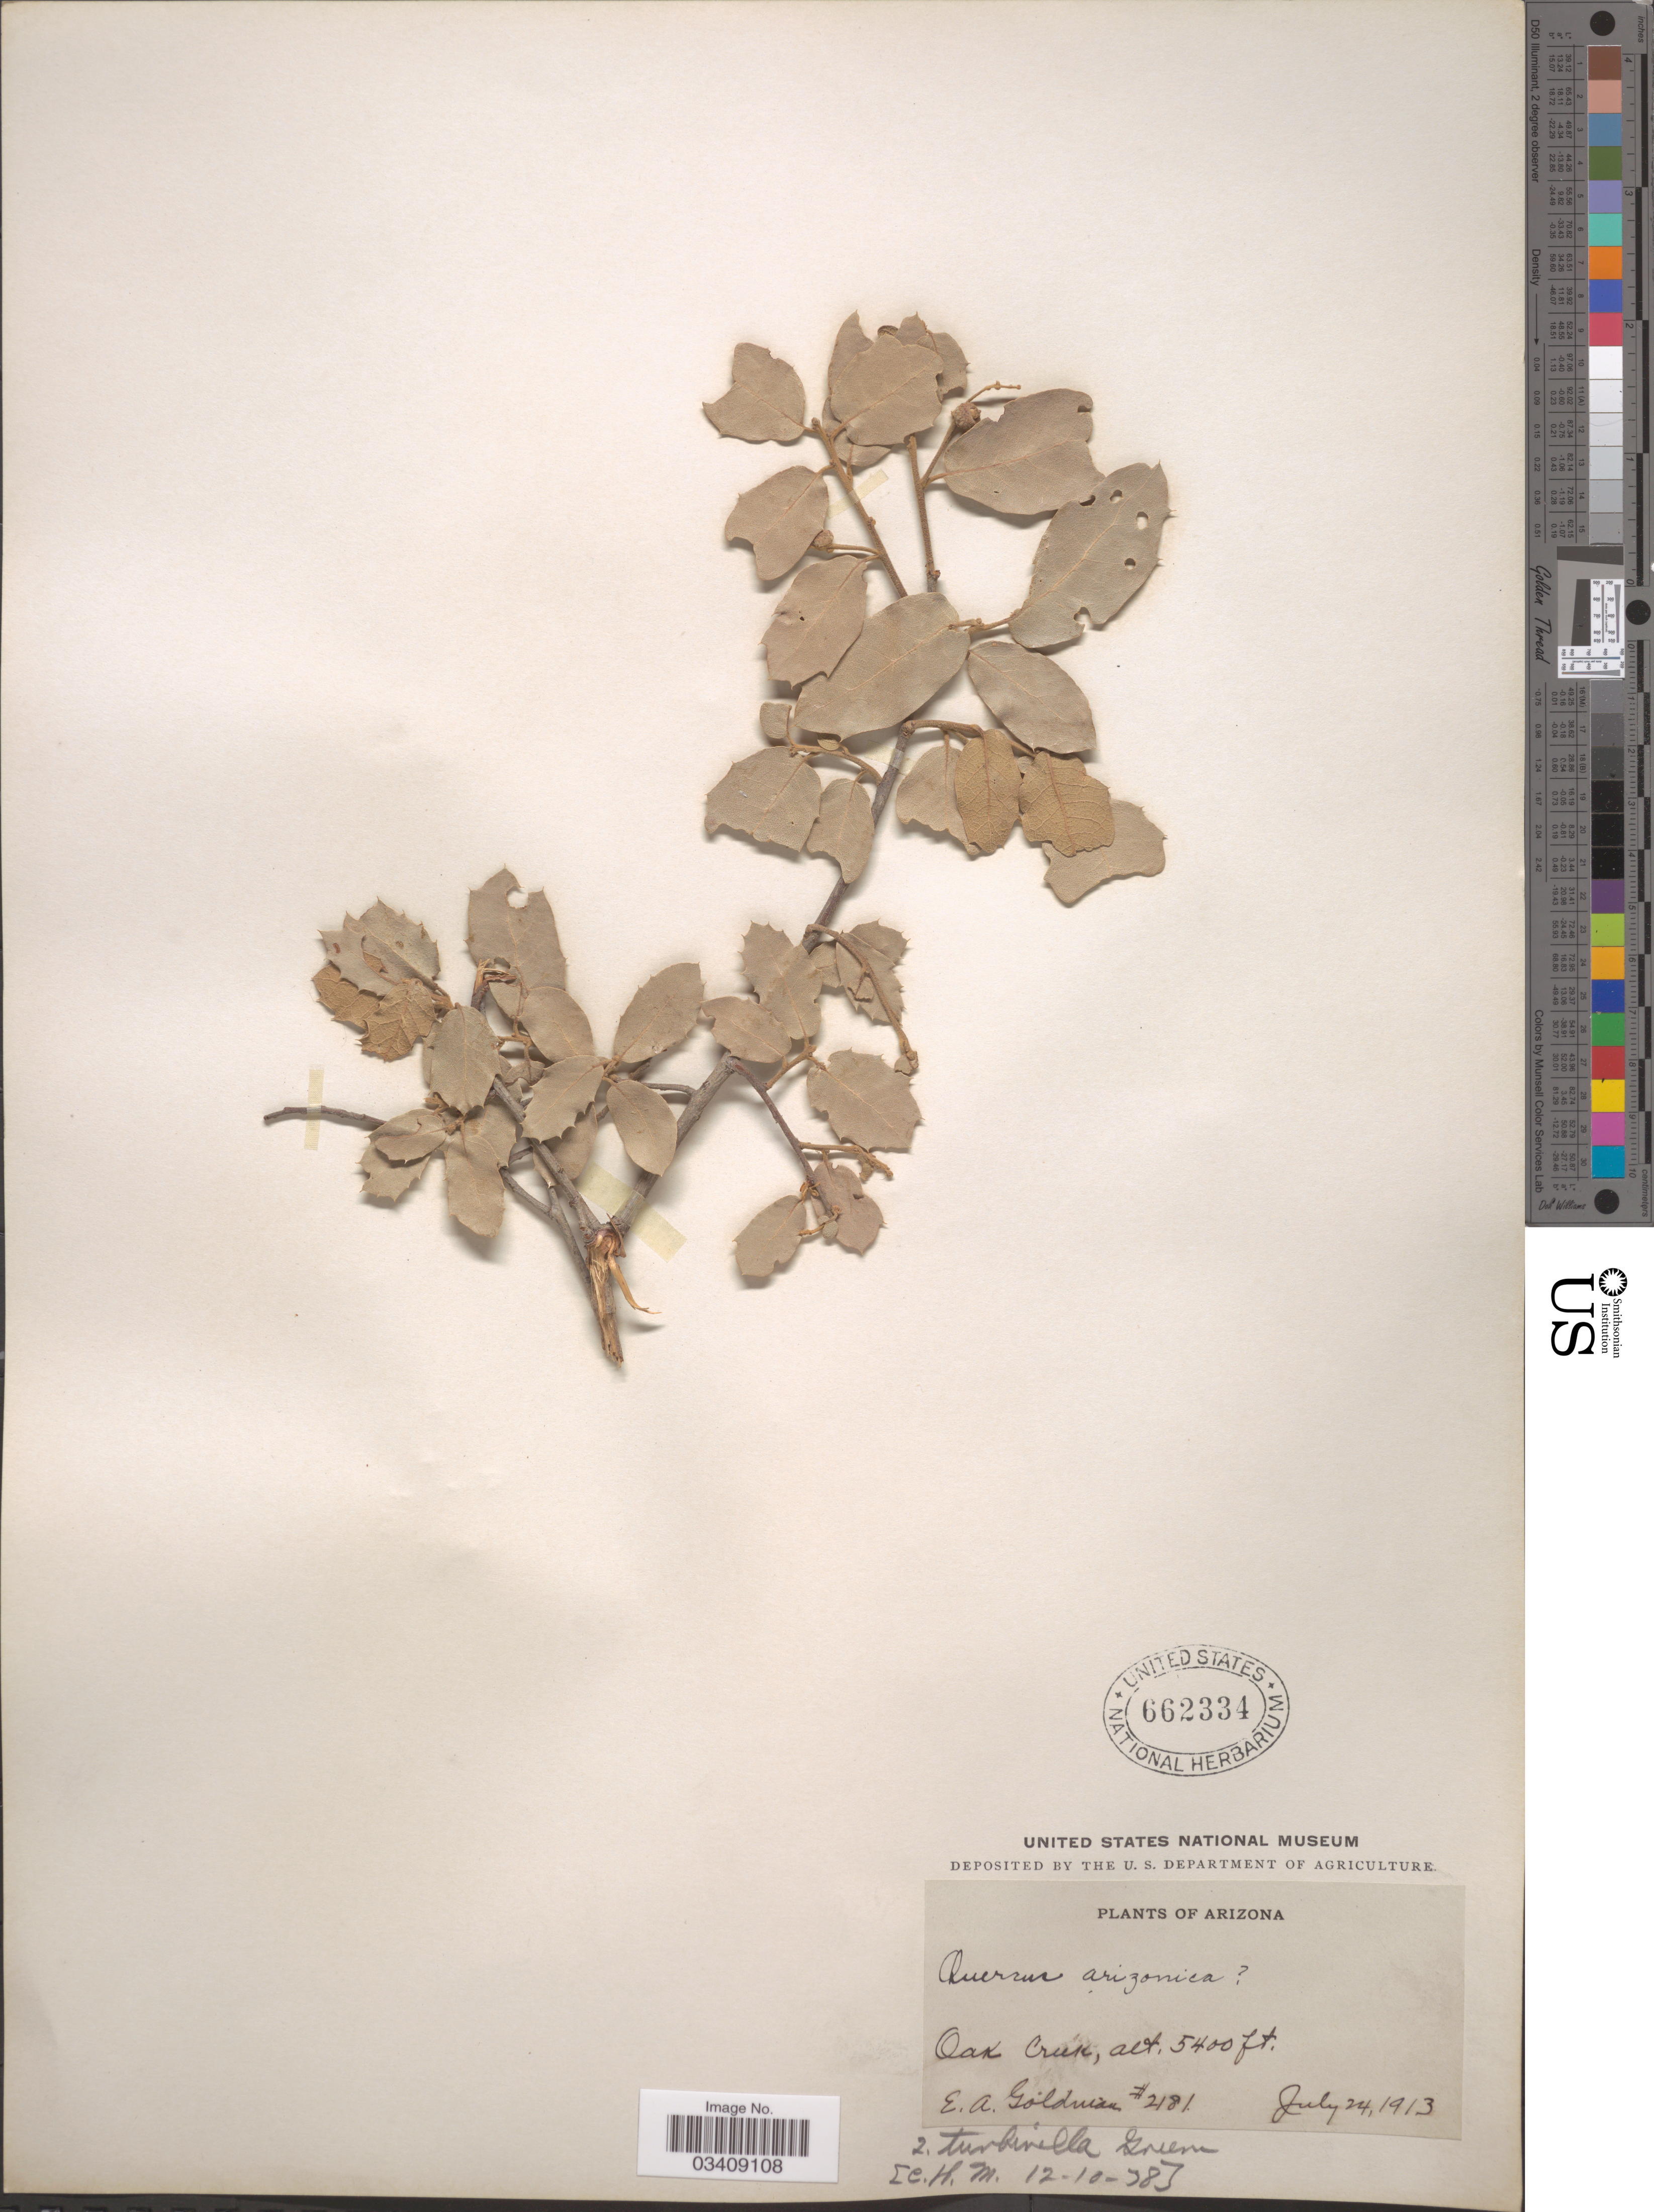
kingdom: Plantae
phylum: Tracheophyta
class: Magnoliopsida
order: Fagales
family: Fagaceae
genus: Quercus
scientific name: Quercus turbinella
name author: Greene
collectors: E. A. Goldman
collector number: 2181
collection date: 1913-07-24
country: United States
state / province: Arizona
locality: Oak Creek.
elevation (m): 1646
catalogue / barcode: US 662334